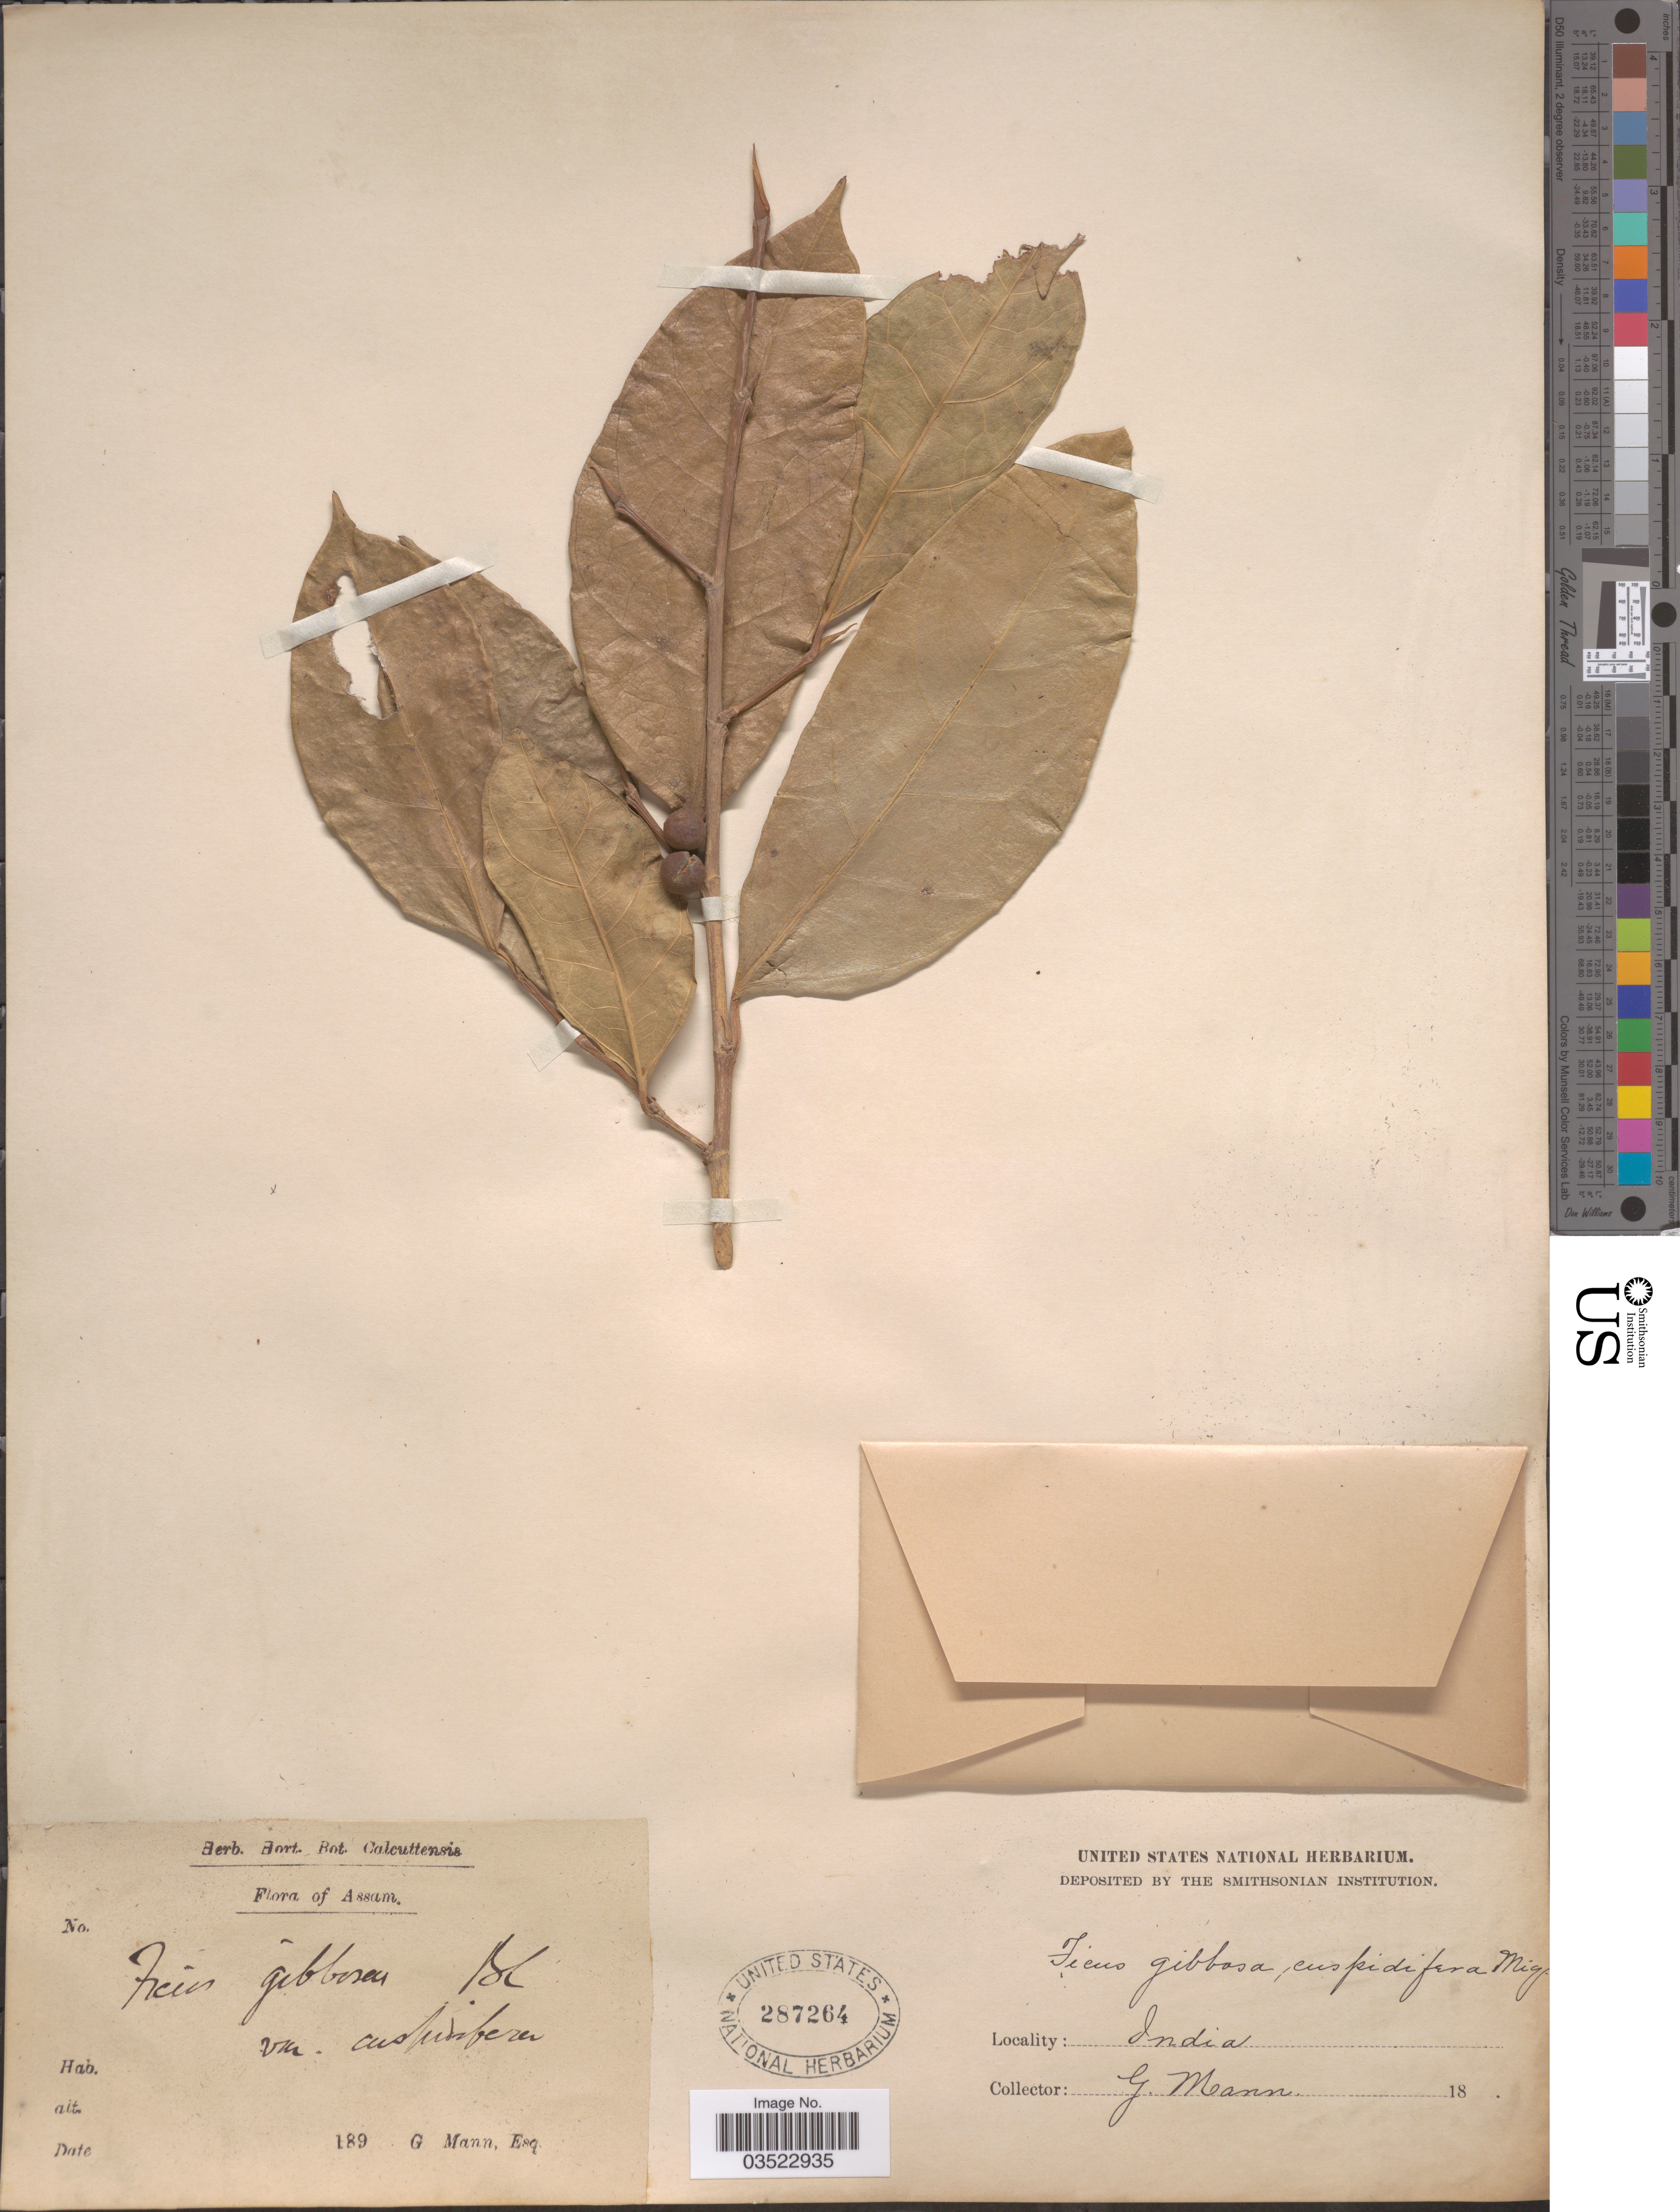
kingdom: Plantae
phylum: Tracheophyta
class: Magnoliopsida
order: Rosales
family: Moraceae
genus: Ficus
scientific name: Ficus tinctoria subsp. parasitica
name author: (J. Koenig ex Willd.) Corner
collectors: G. Mann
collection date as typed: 189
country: India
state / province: Assam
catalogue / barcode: US 287264